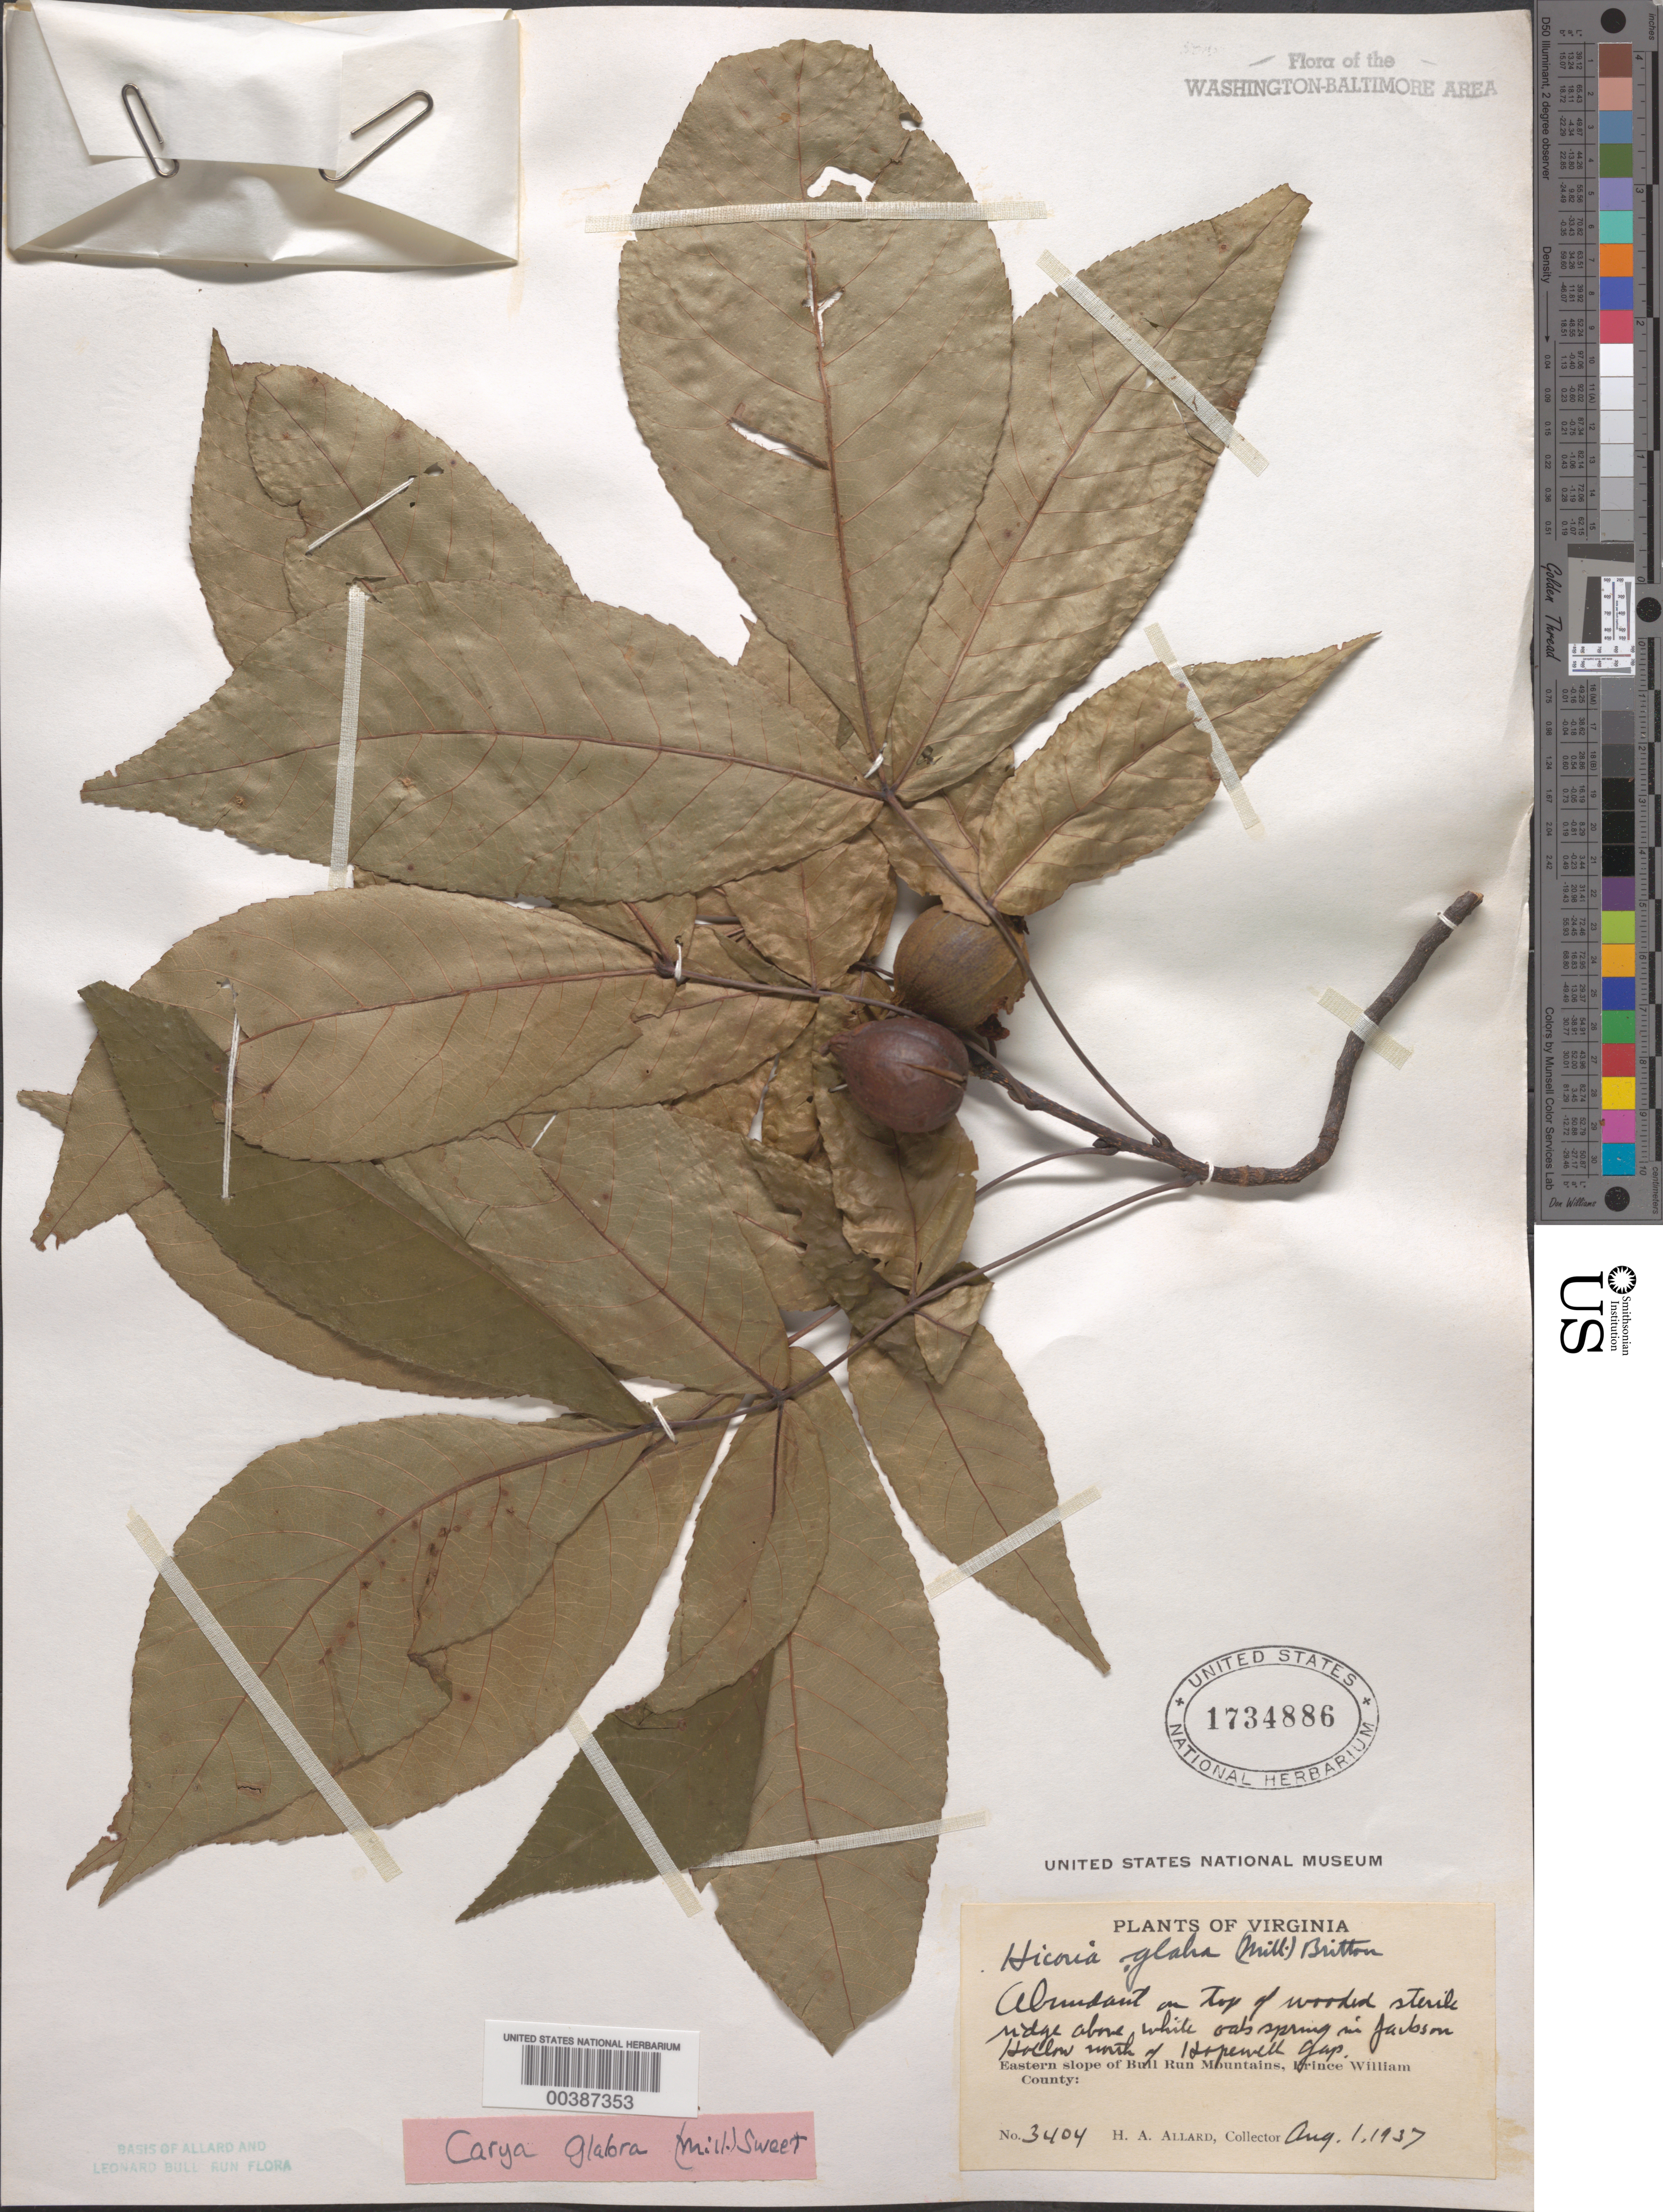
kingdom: Plantae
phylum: Tracheophyta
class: Magnoliopsida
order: Fagales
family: Juglandaceae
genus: Carya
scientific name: Carya glabra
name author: (Mill.) Sweet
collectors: H. A. Allard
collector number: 3404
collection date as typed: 01 Aug 1937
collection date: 1937-08-01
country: United States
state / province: Virginia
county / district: Prince William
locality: Jackson Hollow, north of Hopewell Gap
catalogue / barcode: US 1734886